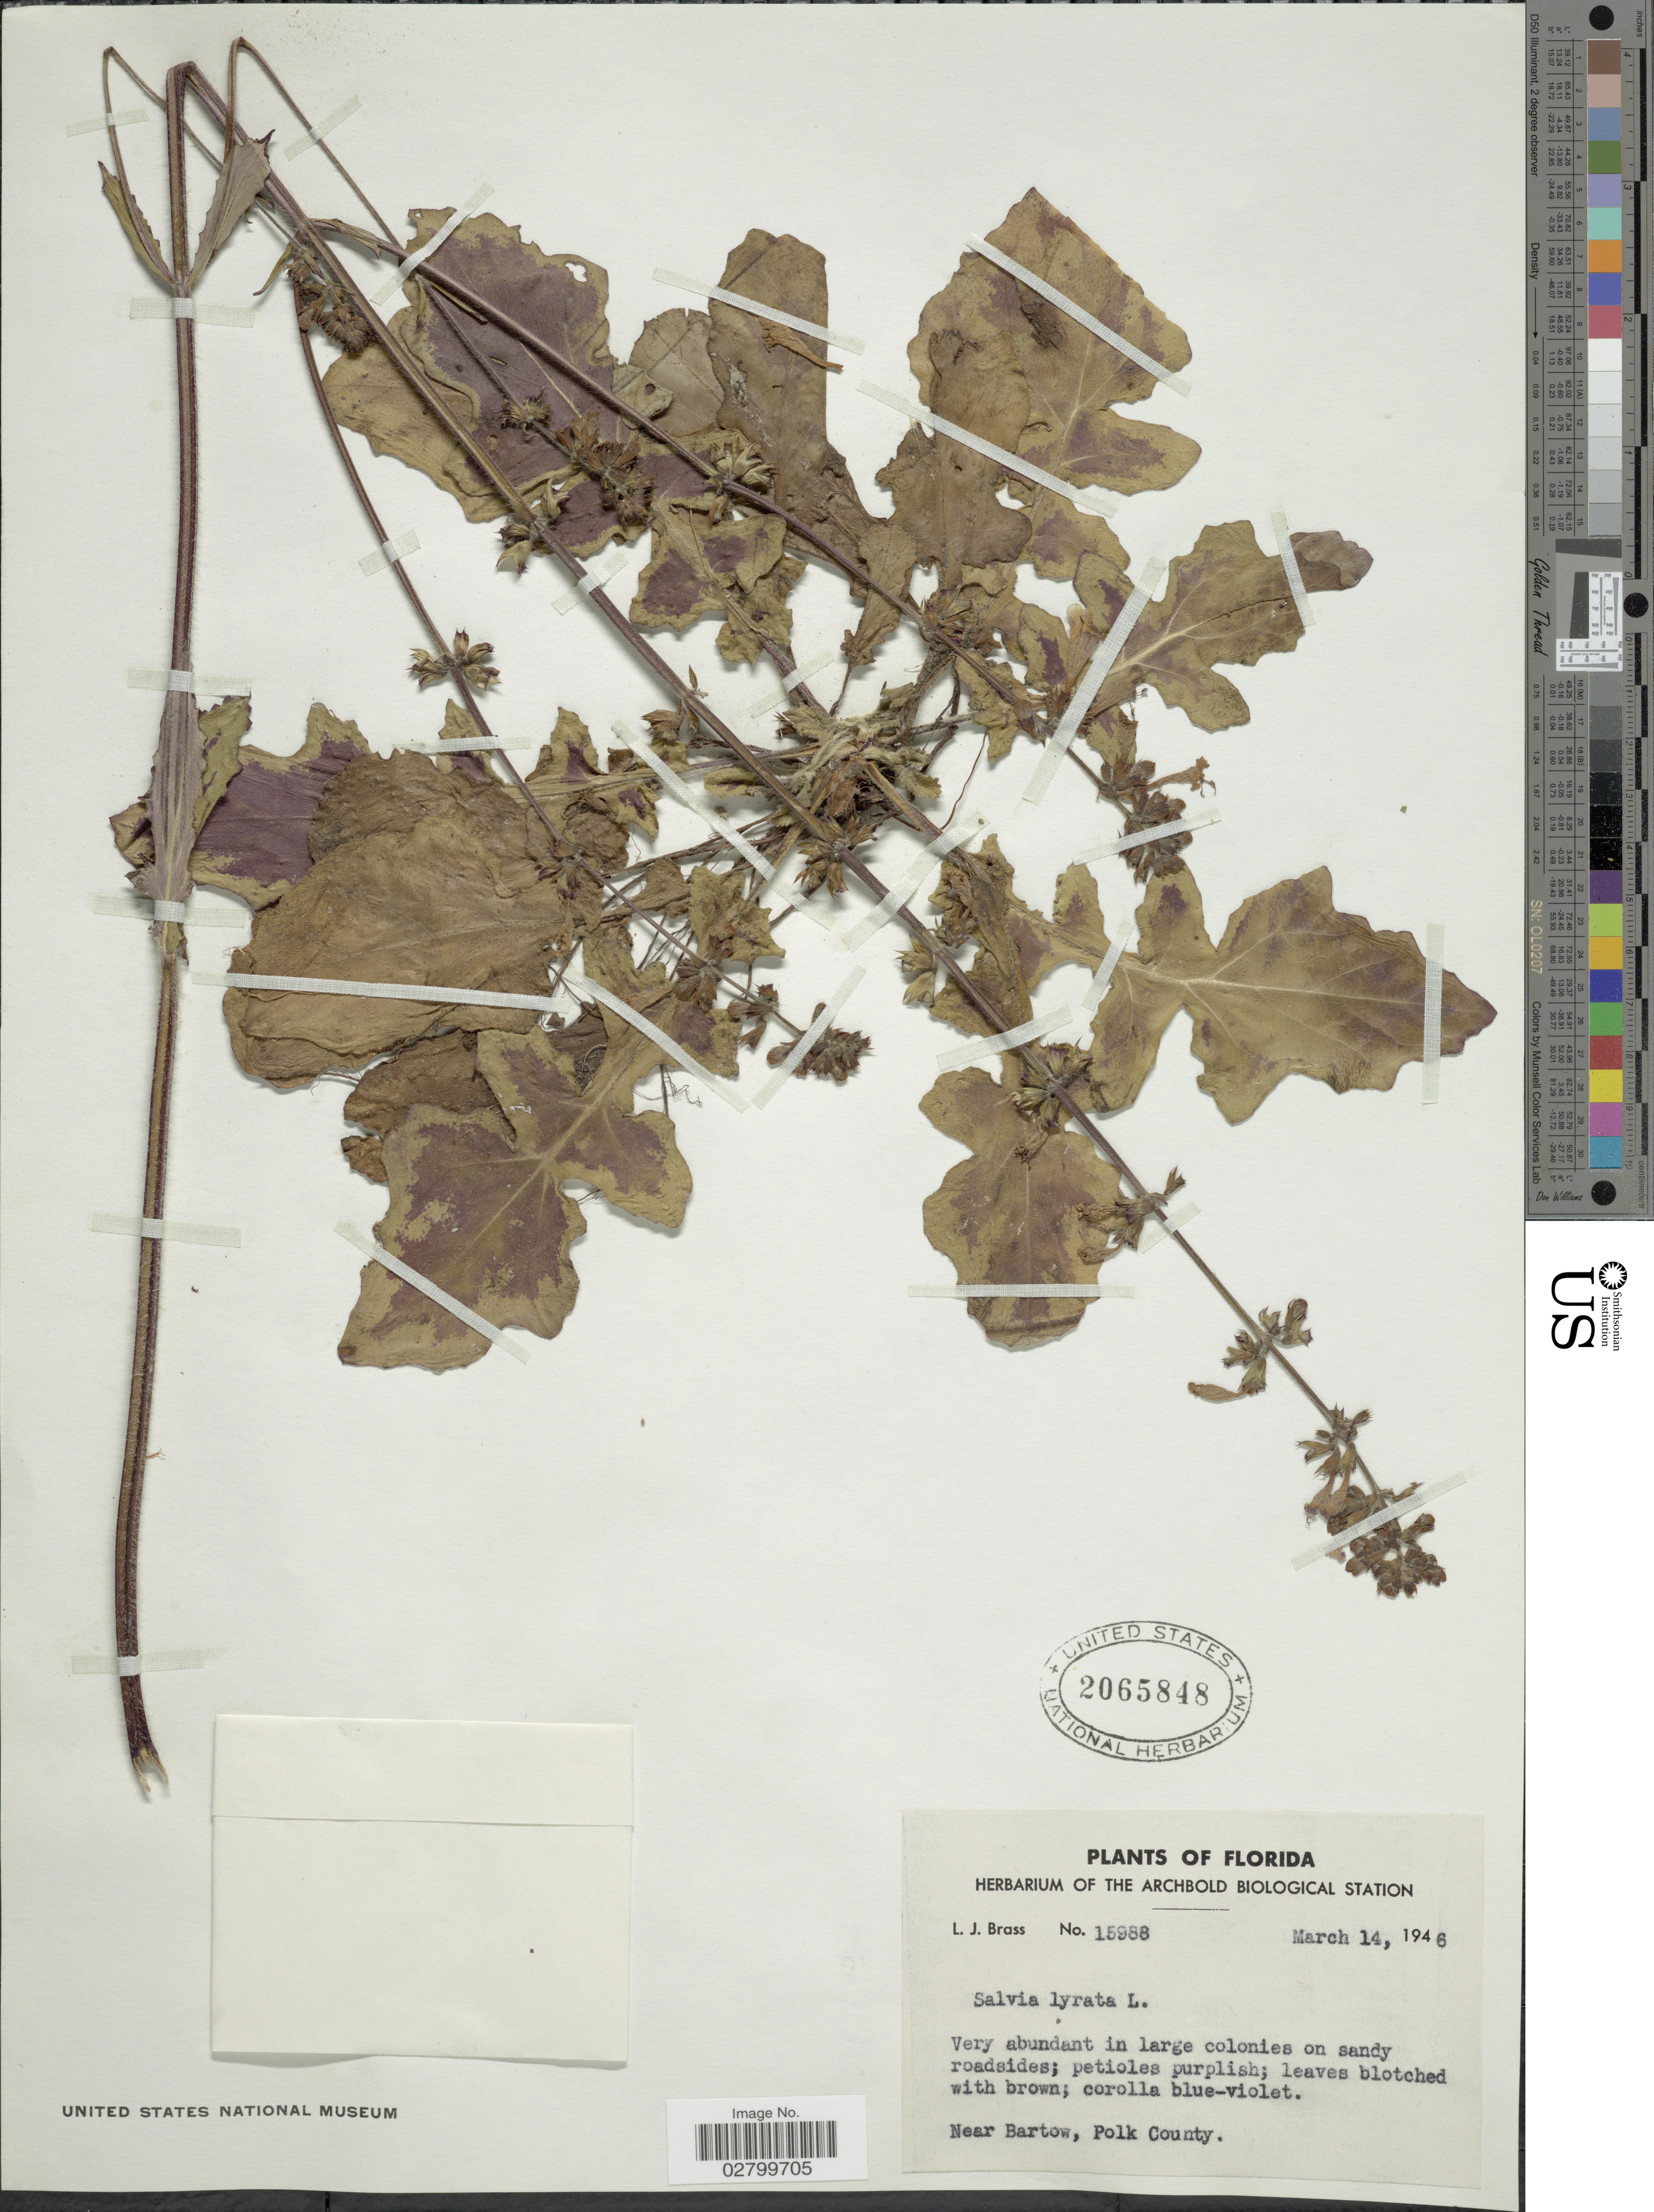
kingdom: Plantae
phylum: Tracheophyta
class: Magnoliopsida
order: Lamiales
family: Lamiaceae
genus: Salvia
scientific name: Salvia lyrata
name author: L.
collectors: L. J. Brass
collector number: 15988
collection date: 1946-03-14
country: United States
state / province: Florida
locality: Near Bartow, Polk County.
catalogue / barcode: US 2065848